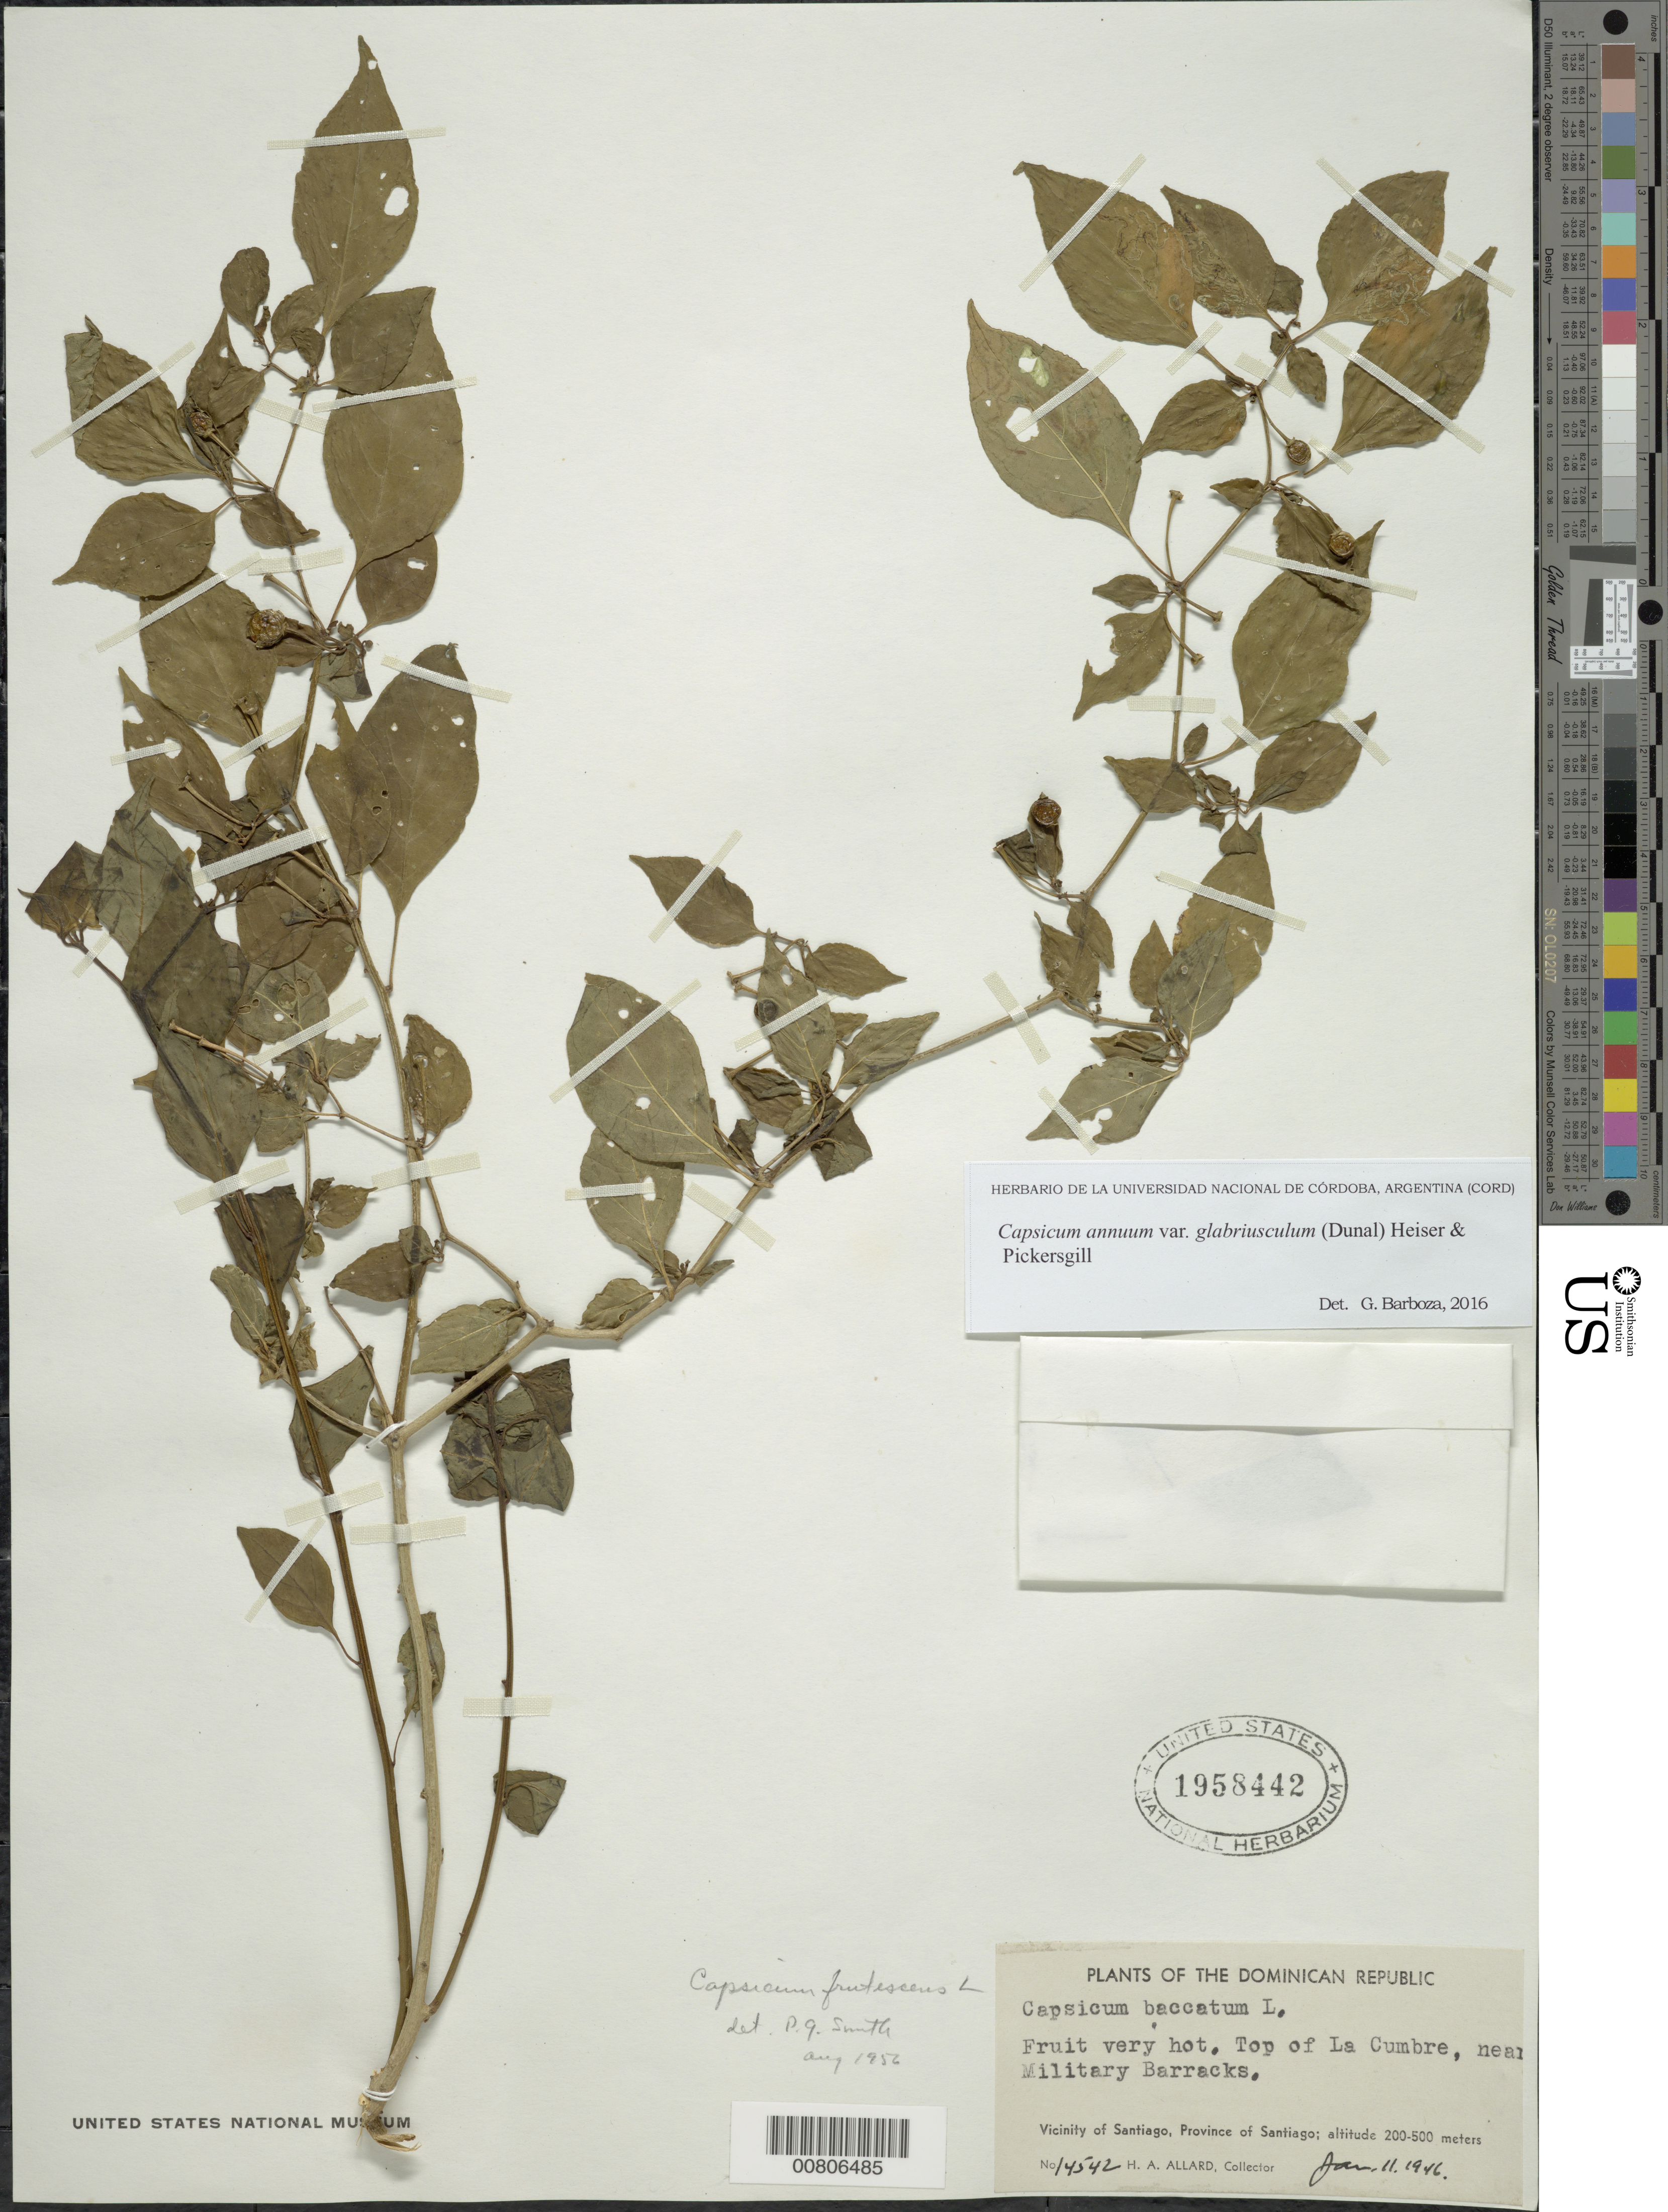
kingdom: Plantae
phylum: Tracheophyta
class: Magnoliopsida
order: Solanales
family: Solanaceae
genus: Capsicum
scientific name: Capsicum annuum var. glabriusculum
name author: (Dunal) Heiser & Pickersgill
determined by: Barboza, G. E., (CORD), Museo Botanico - Cordoba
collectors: H. A. Allard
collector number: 14542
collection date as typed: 11 Jan 1946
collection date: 1946-01-11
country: Dominican Republic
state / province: Santiago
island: Hispaniola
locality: Vicinity of Santiago, top of La Cumbre, near Military Barracks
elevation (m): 200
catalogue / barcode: US 1958442